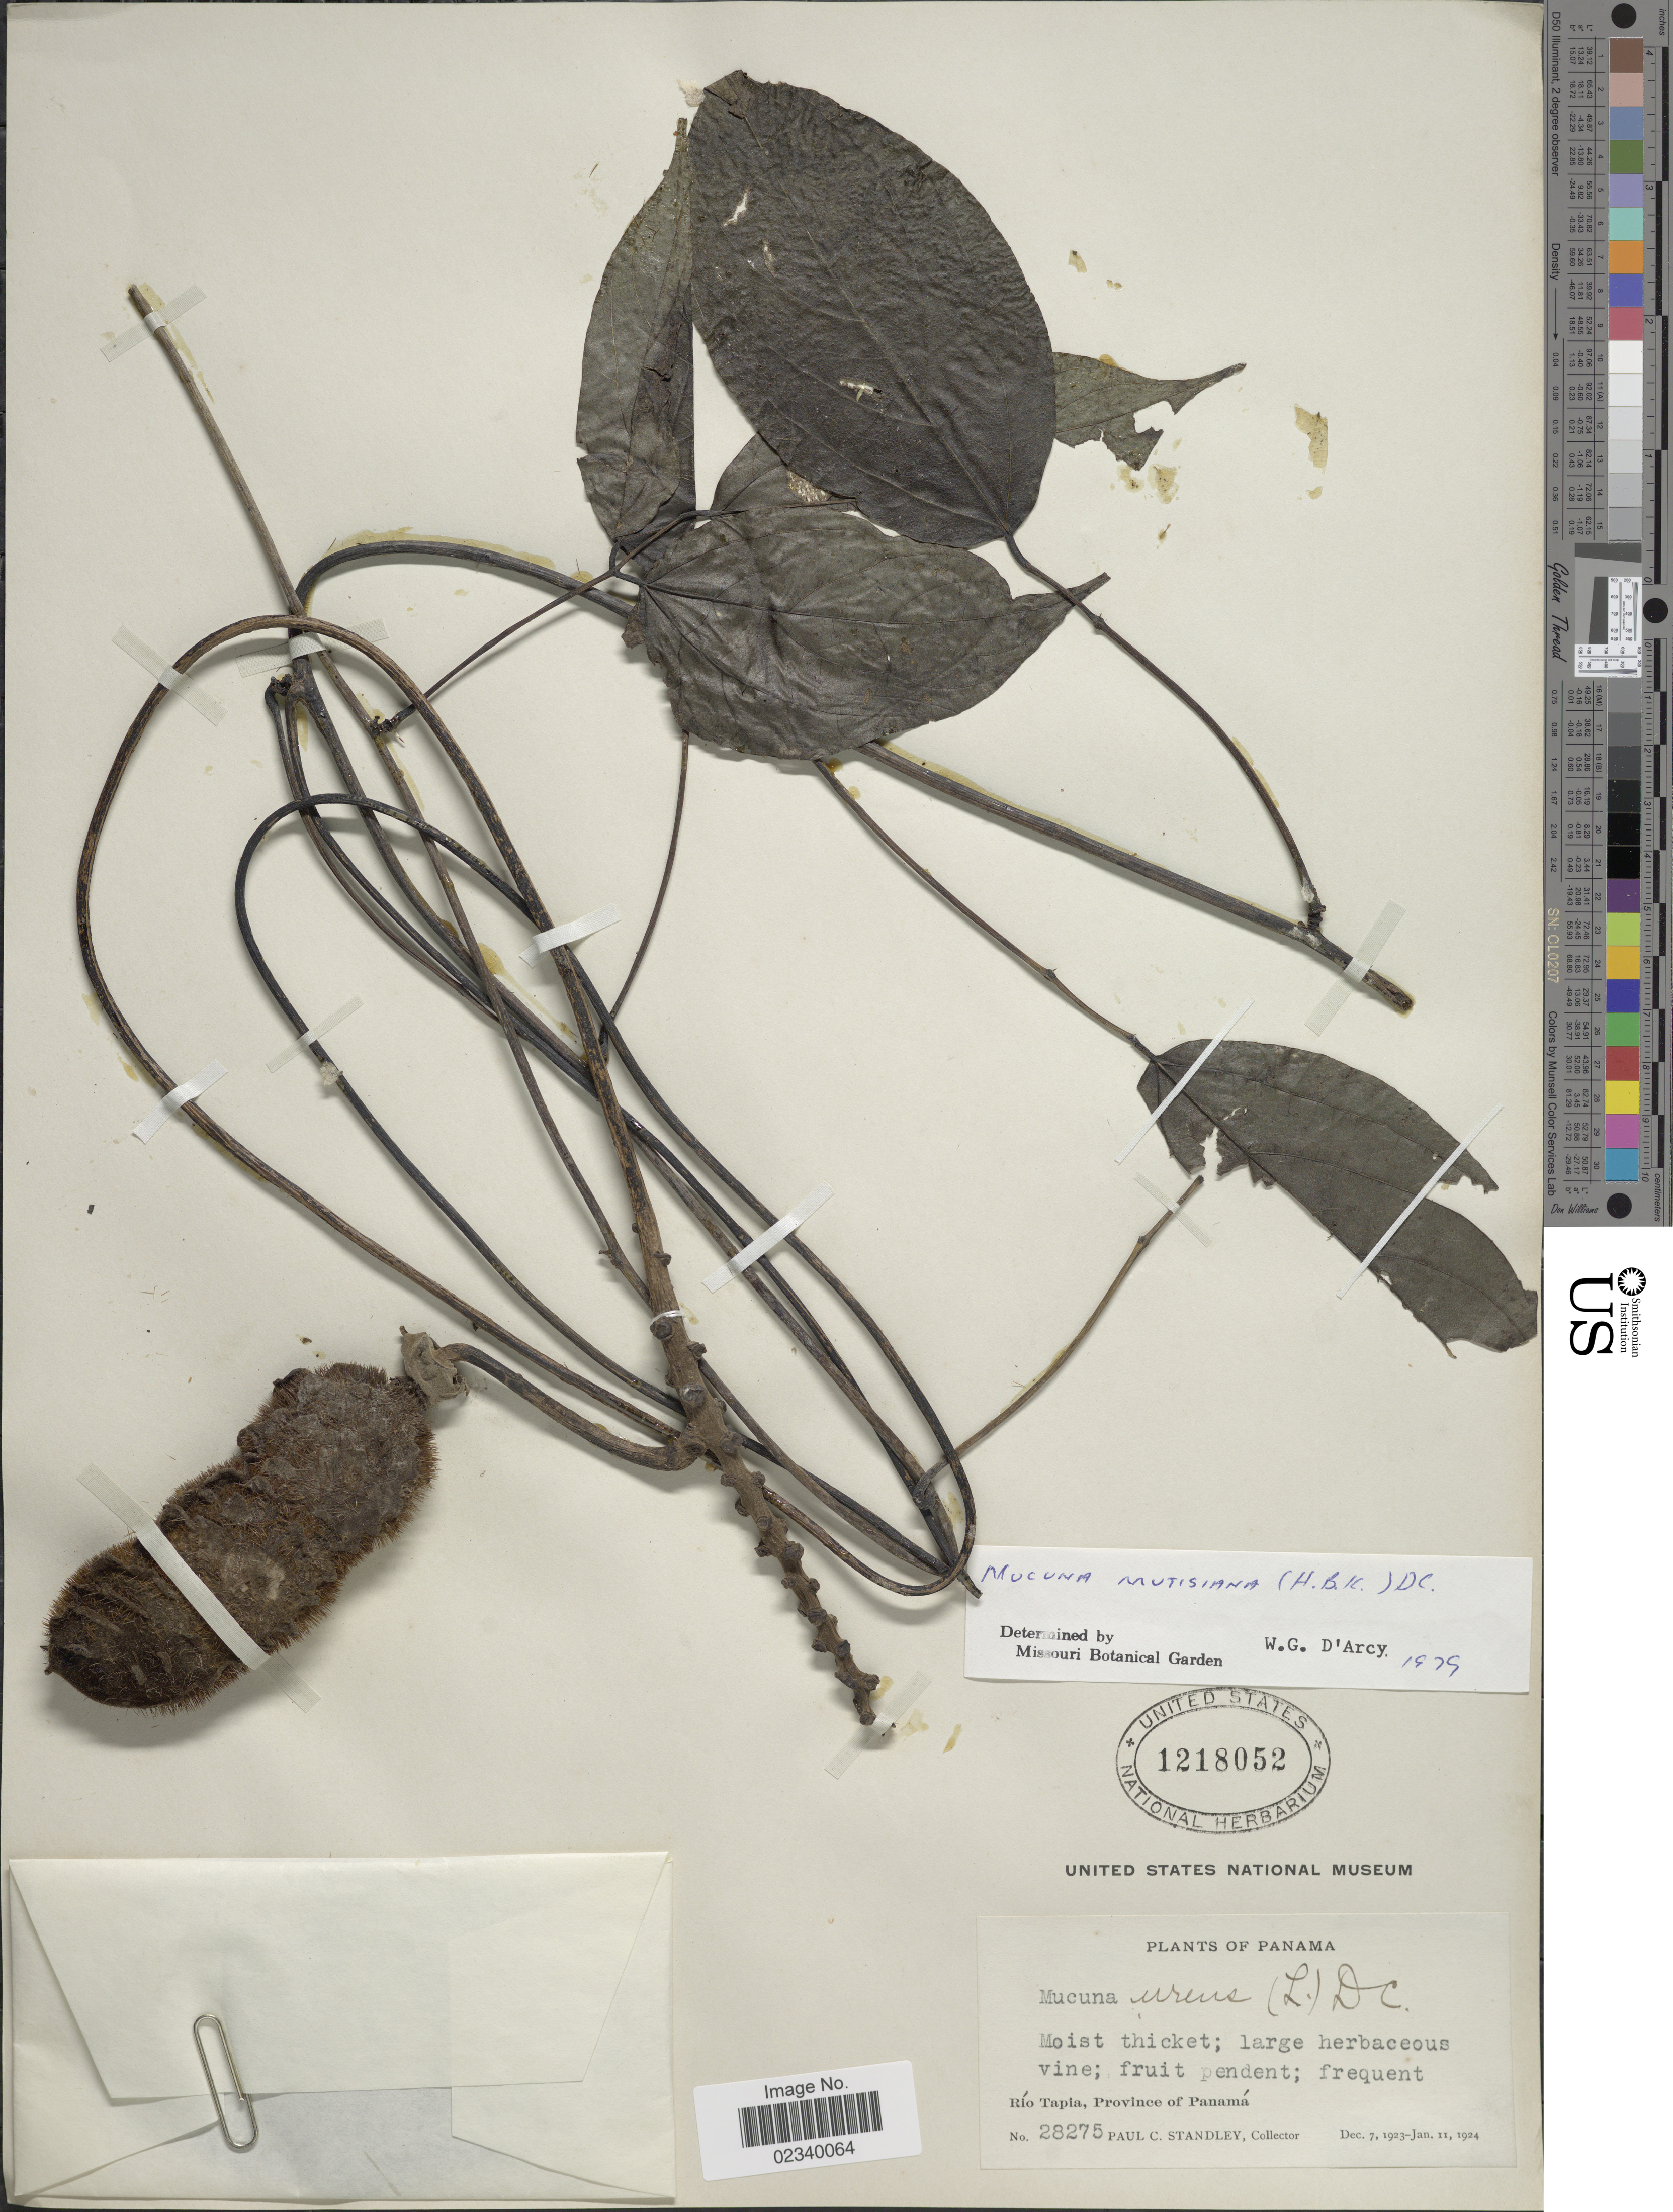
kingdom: Plantae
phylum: Tracheophyta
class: Magnoliopsida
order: Fabales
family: Fabaceae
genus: Mucuna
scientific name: Mucuna mutisiana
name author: (Kunth) DC.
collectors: P. C. Standley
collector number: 28275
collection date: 1923-12-07/1924-01-11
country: Panama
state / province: Panamá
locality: Moist thicket; Río Tapia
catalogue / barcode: US 1218052